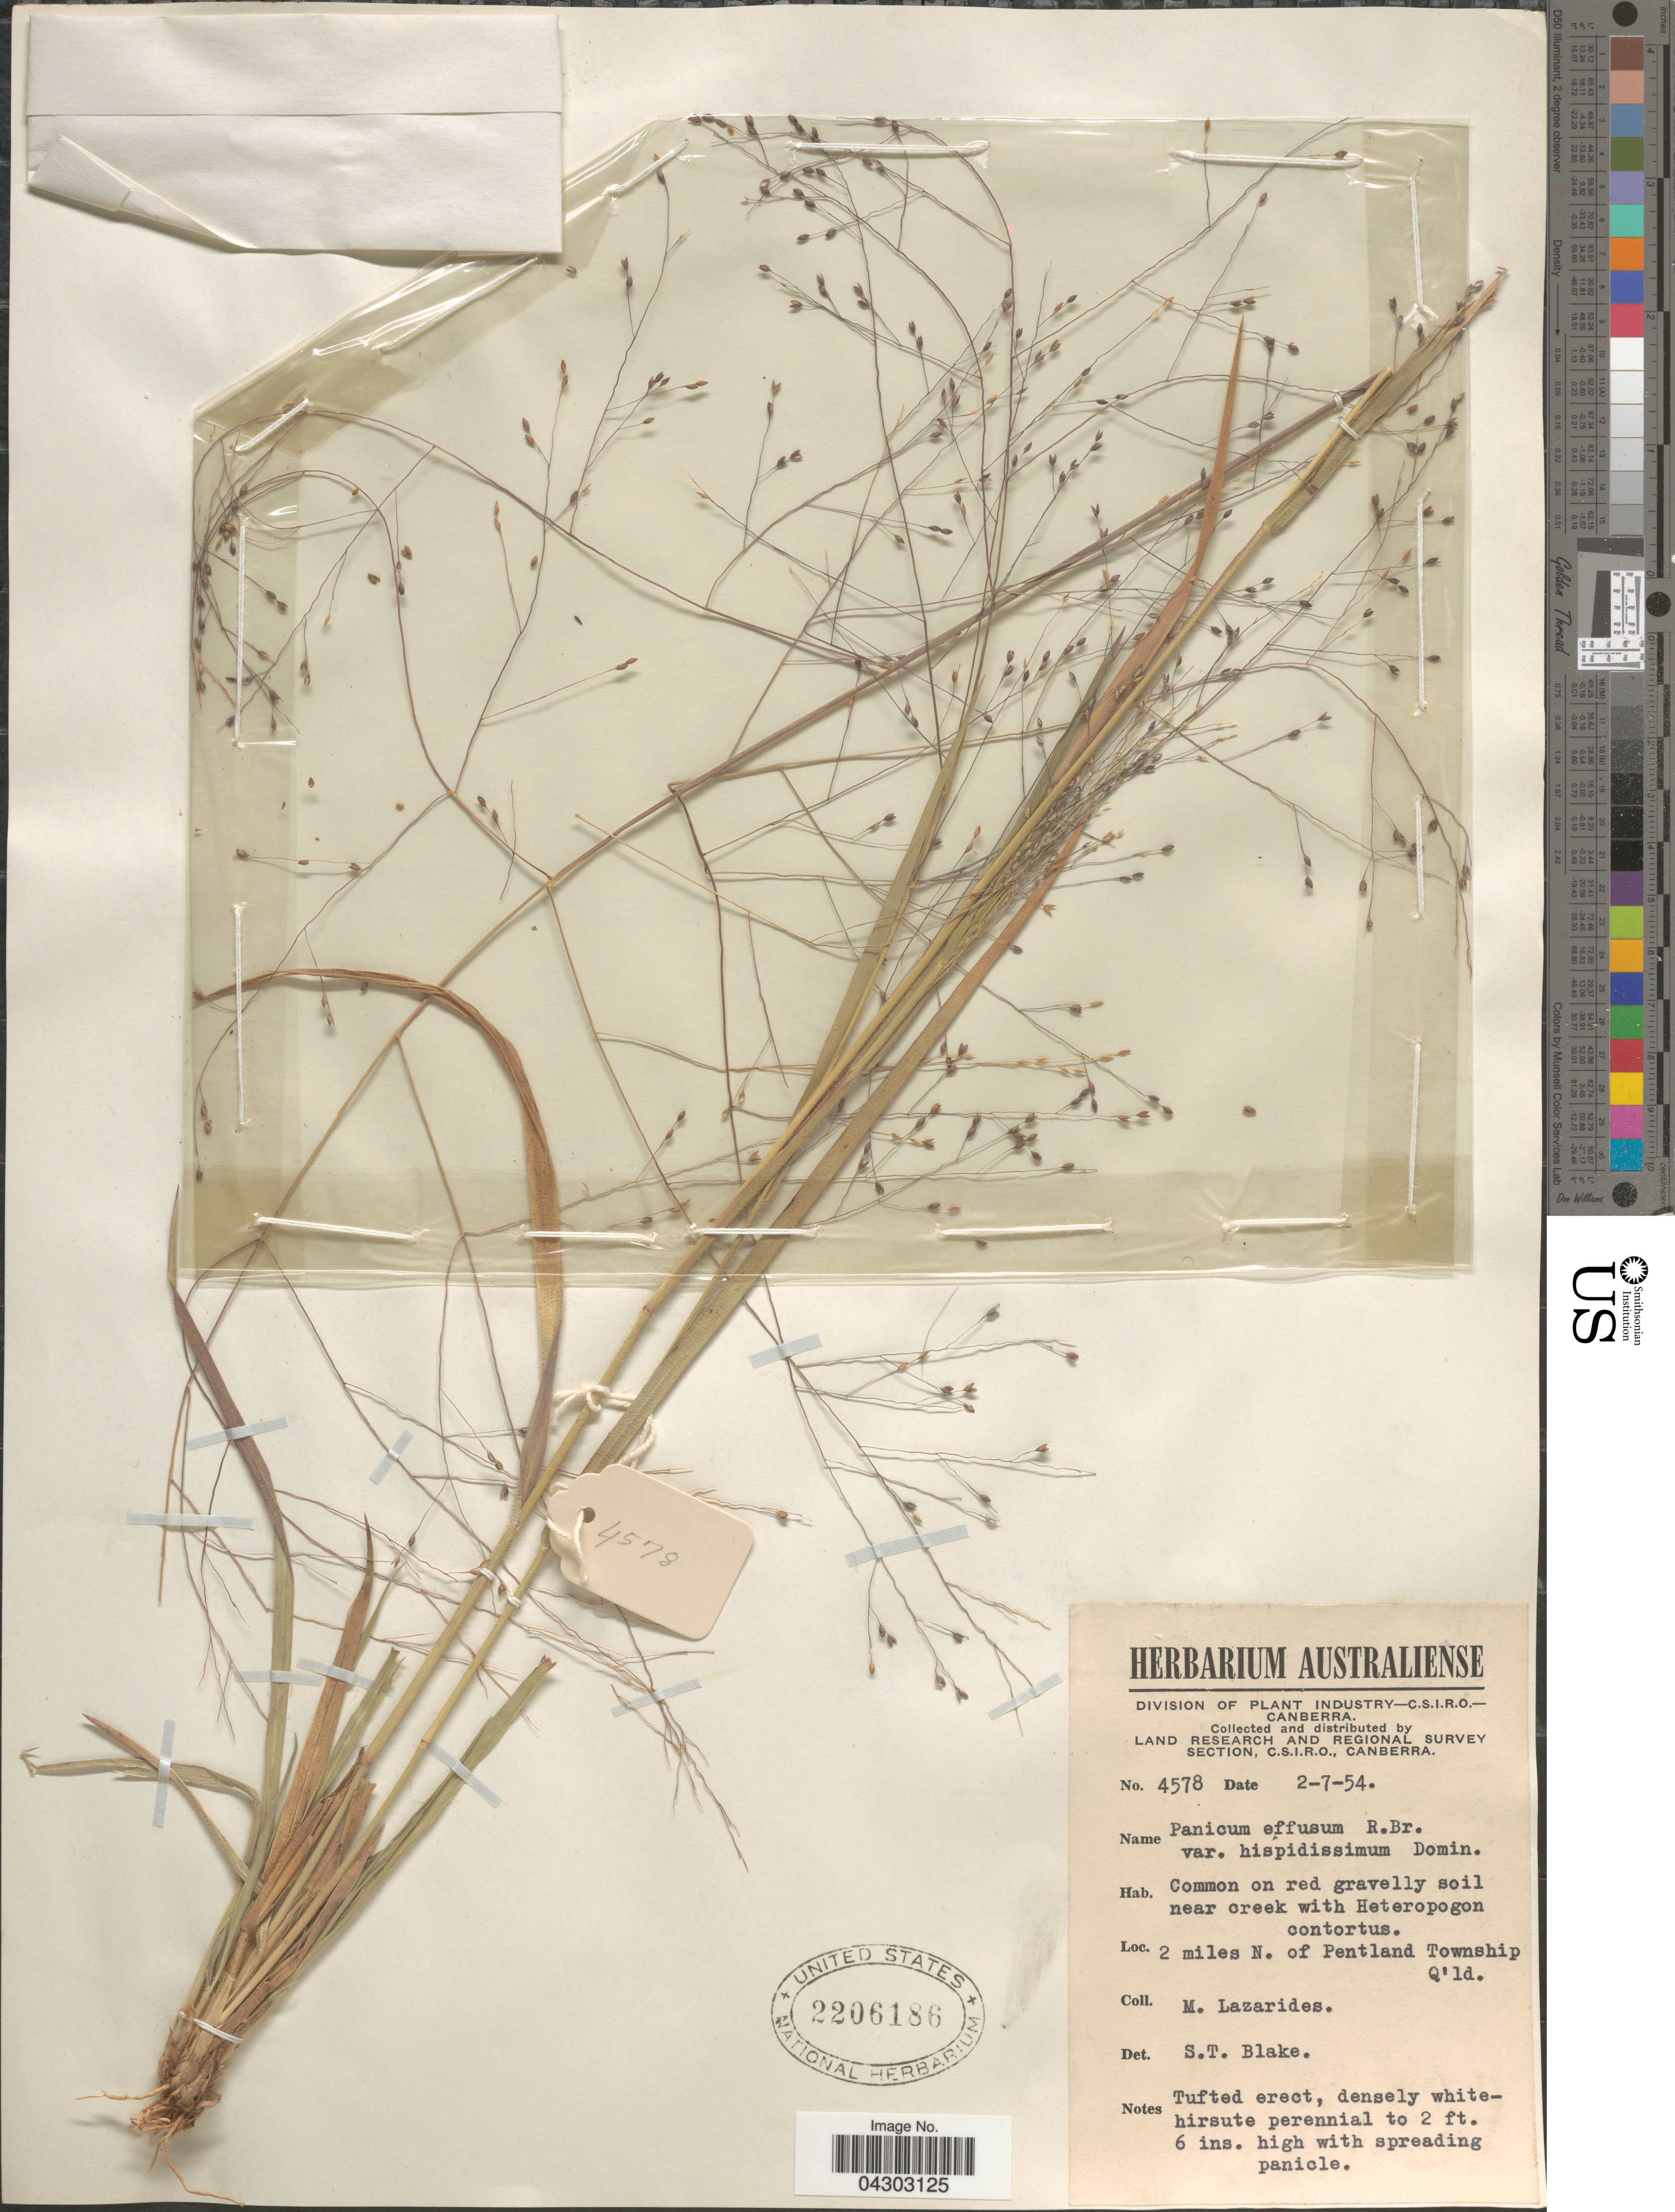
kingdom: Plantae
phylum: Tracheophyta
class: Liliopsida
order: Poales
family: Poaceae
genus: Panicum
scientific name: Panicum effusum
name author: R. Br.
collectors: M. Lazarides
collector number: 4578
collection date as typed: Transcribed d/m/y: 2/7/54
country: Australia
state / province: Queensland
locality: Land Research And Regional Survey Section. 2 miles N. of Pentland Township.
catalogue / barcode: US 2206186